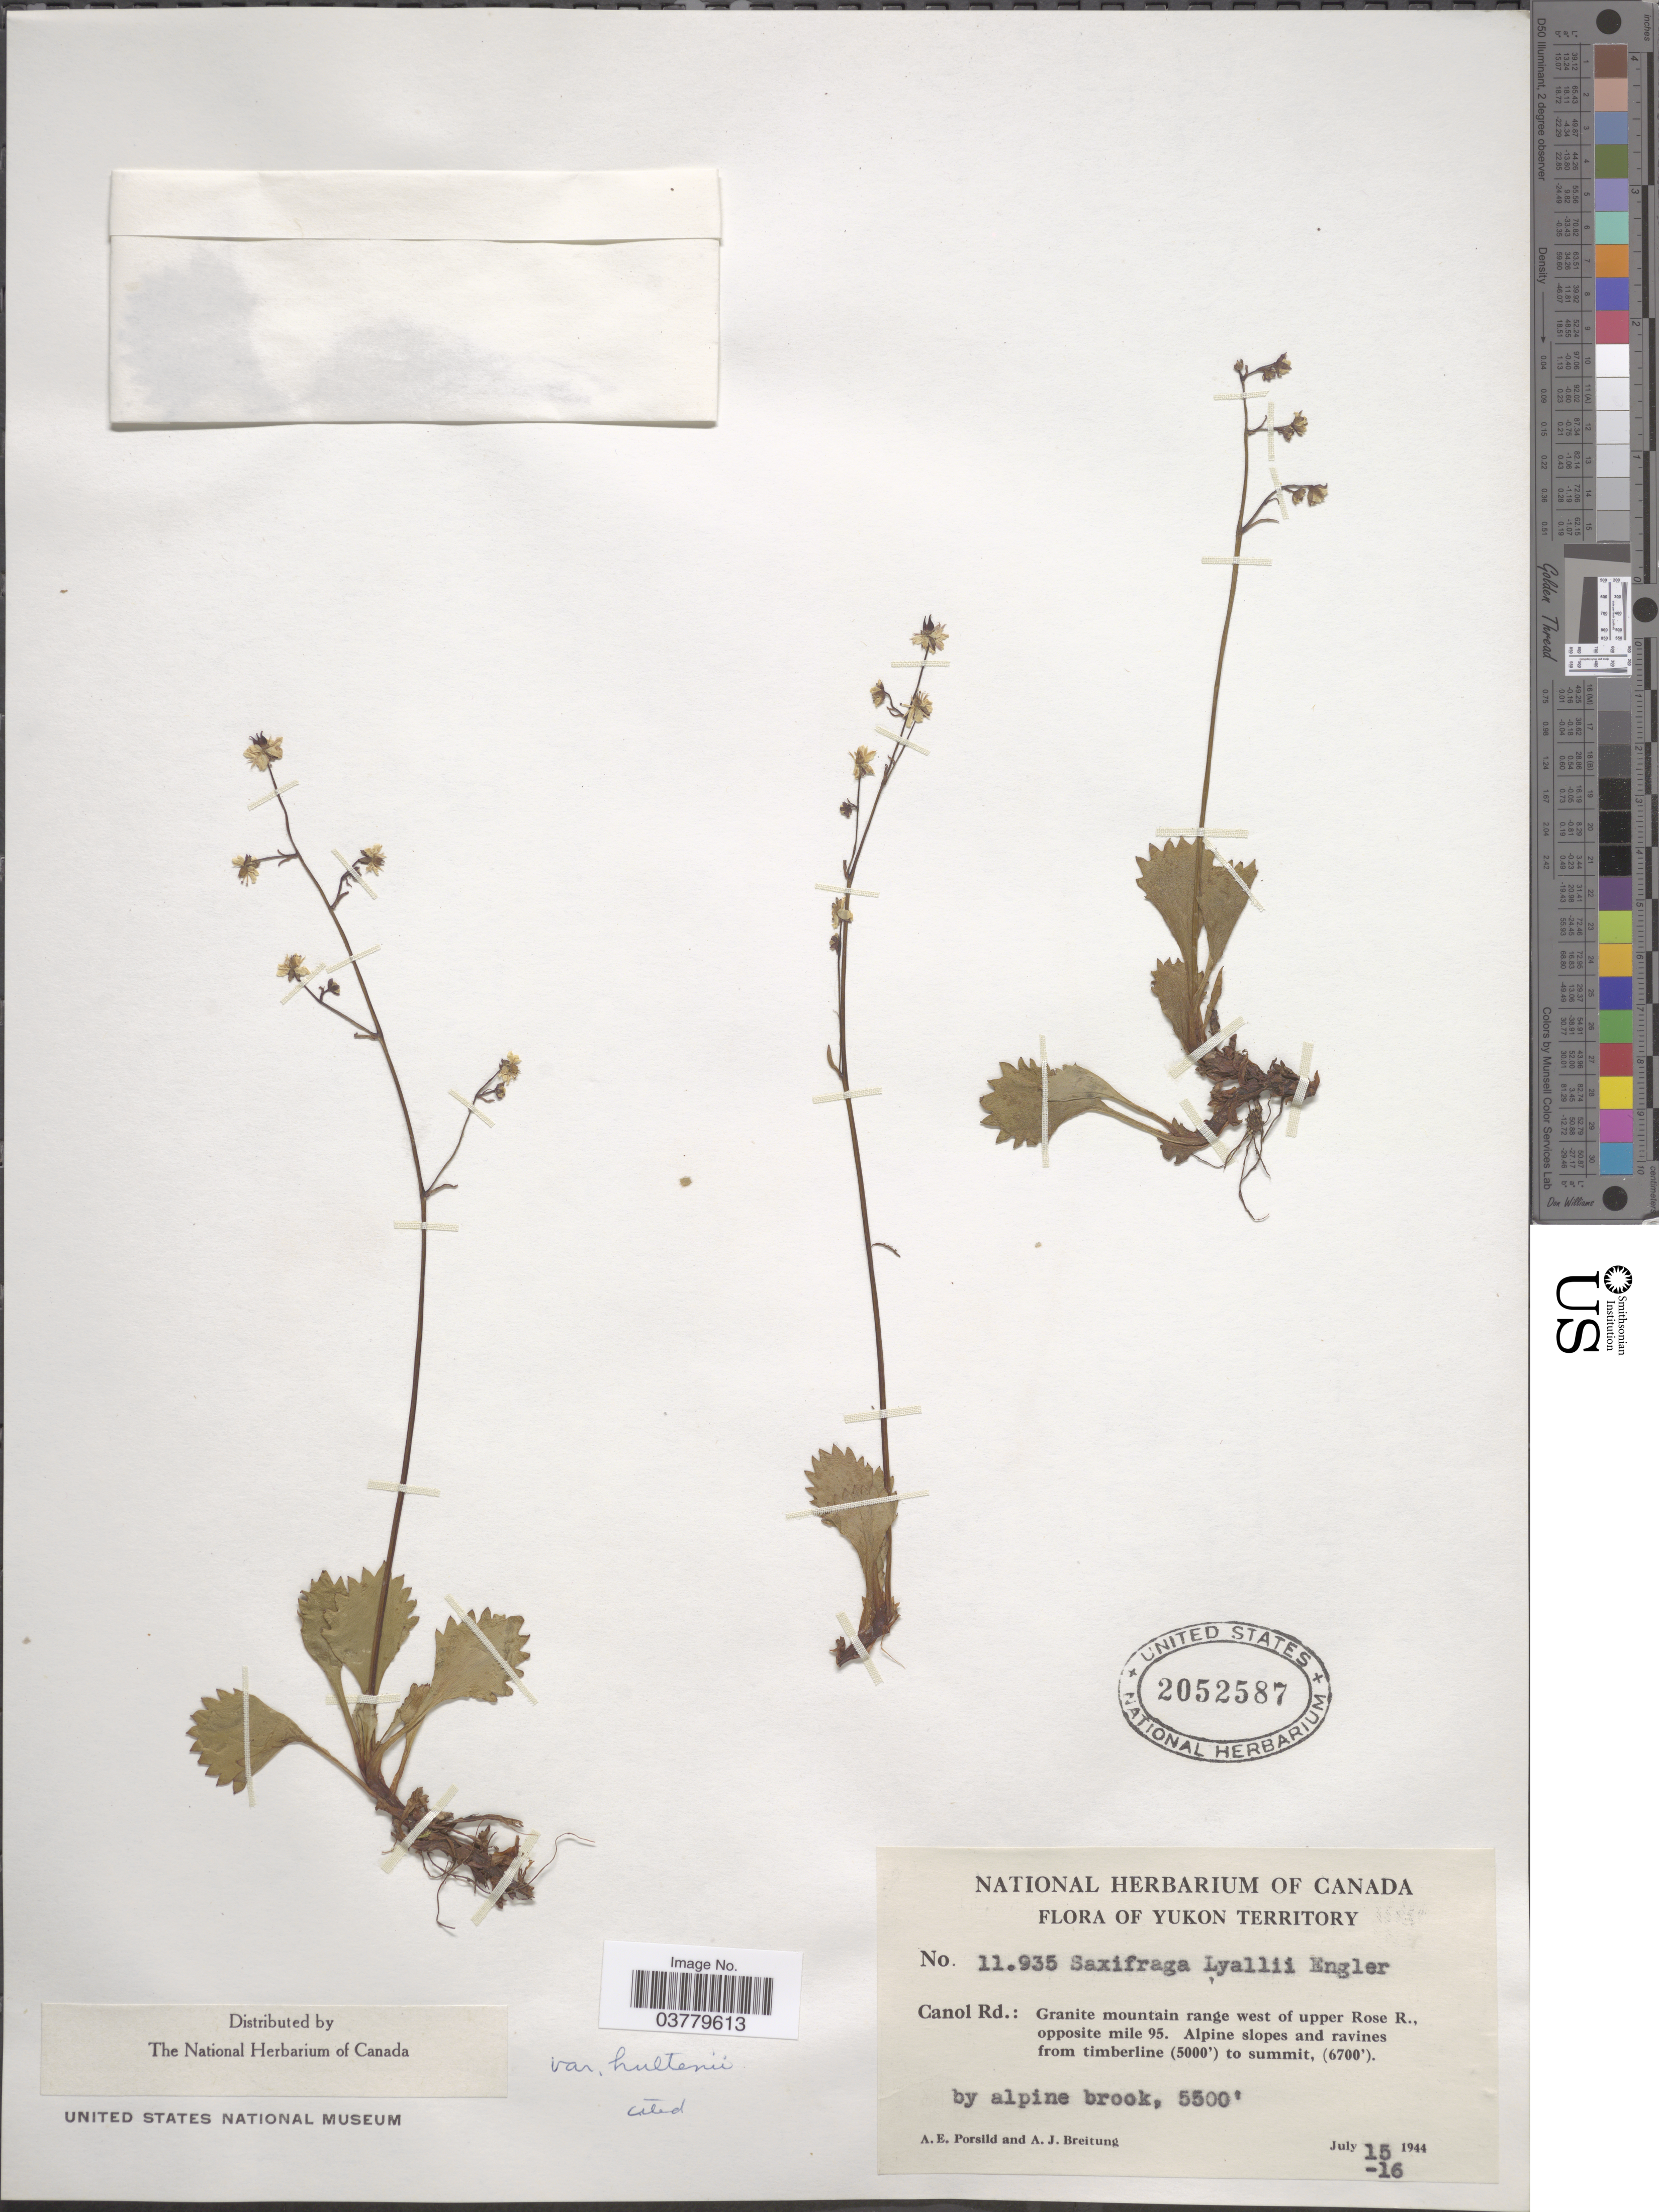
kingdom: Plantae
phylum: Tracheophyta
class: Magnoliopsida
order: Saxifragales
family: Saxifragaceae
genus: Micranthes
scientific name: Micranthes lyalii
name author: (Engl.) Small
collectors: A. E. Porsild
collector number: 11935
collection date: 1944-07-15/1944-07-16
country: Canada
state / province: Yukon Territory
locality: Canol Rd.: Granite mountain range west of upper Rose R., opposite mile 95. Alpine slopes and ravines from timberline to summit.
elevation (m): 1676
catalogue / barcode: US 2052587